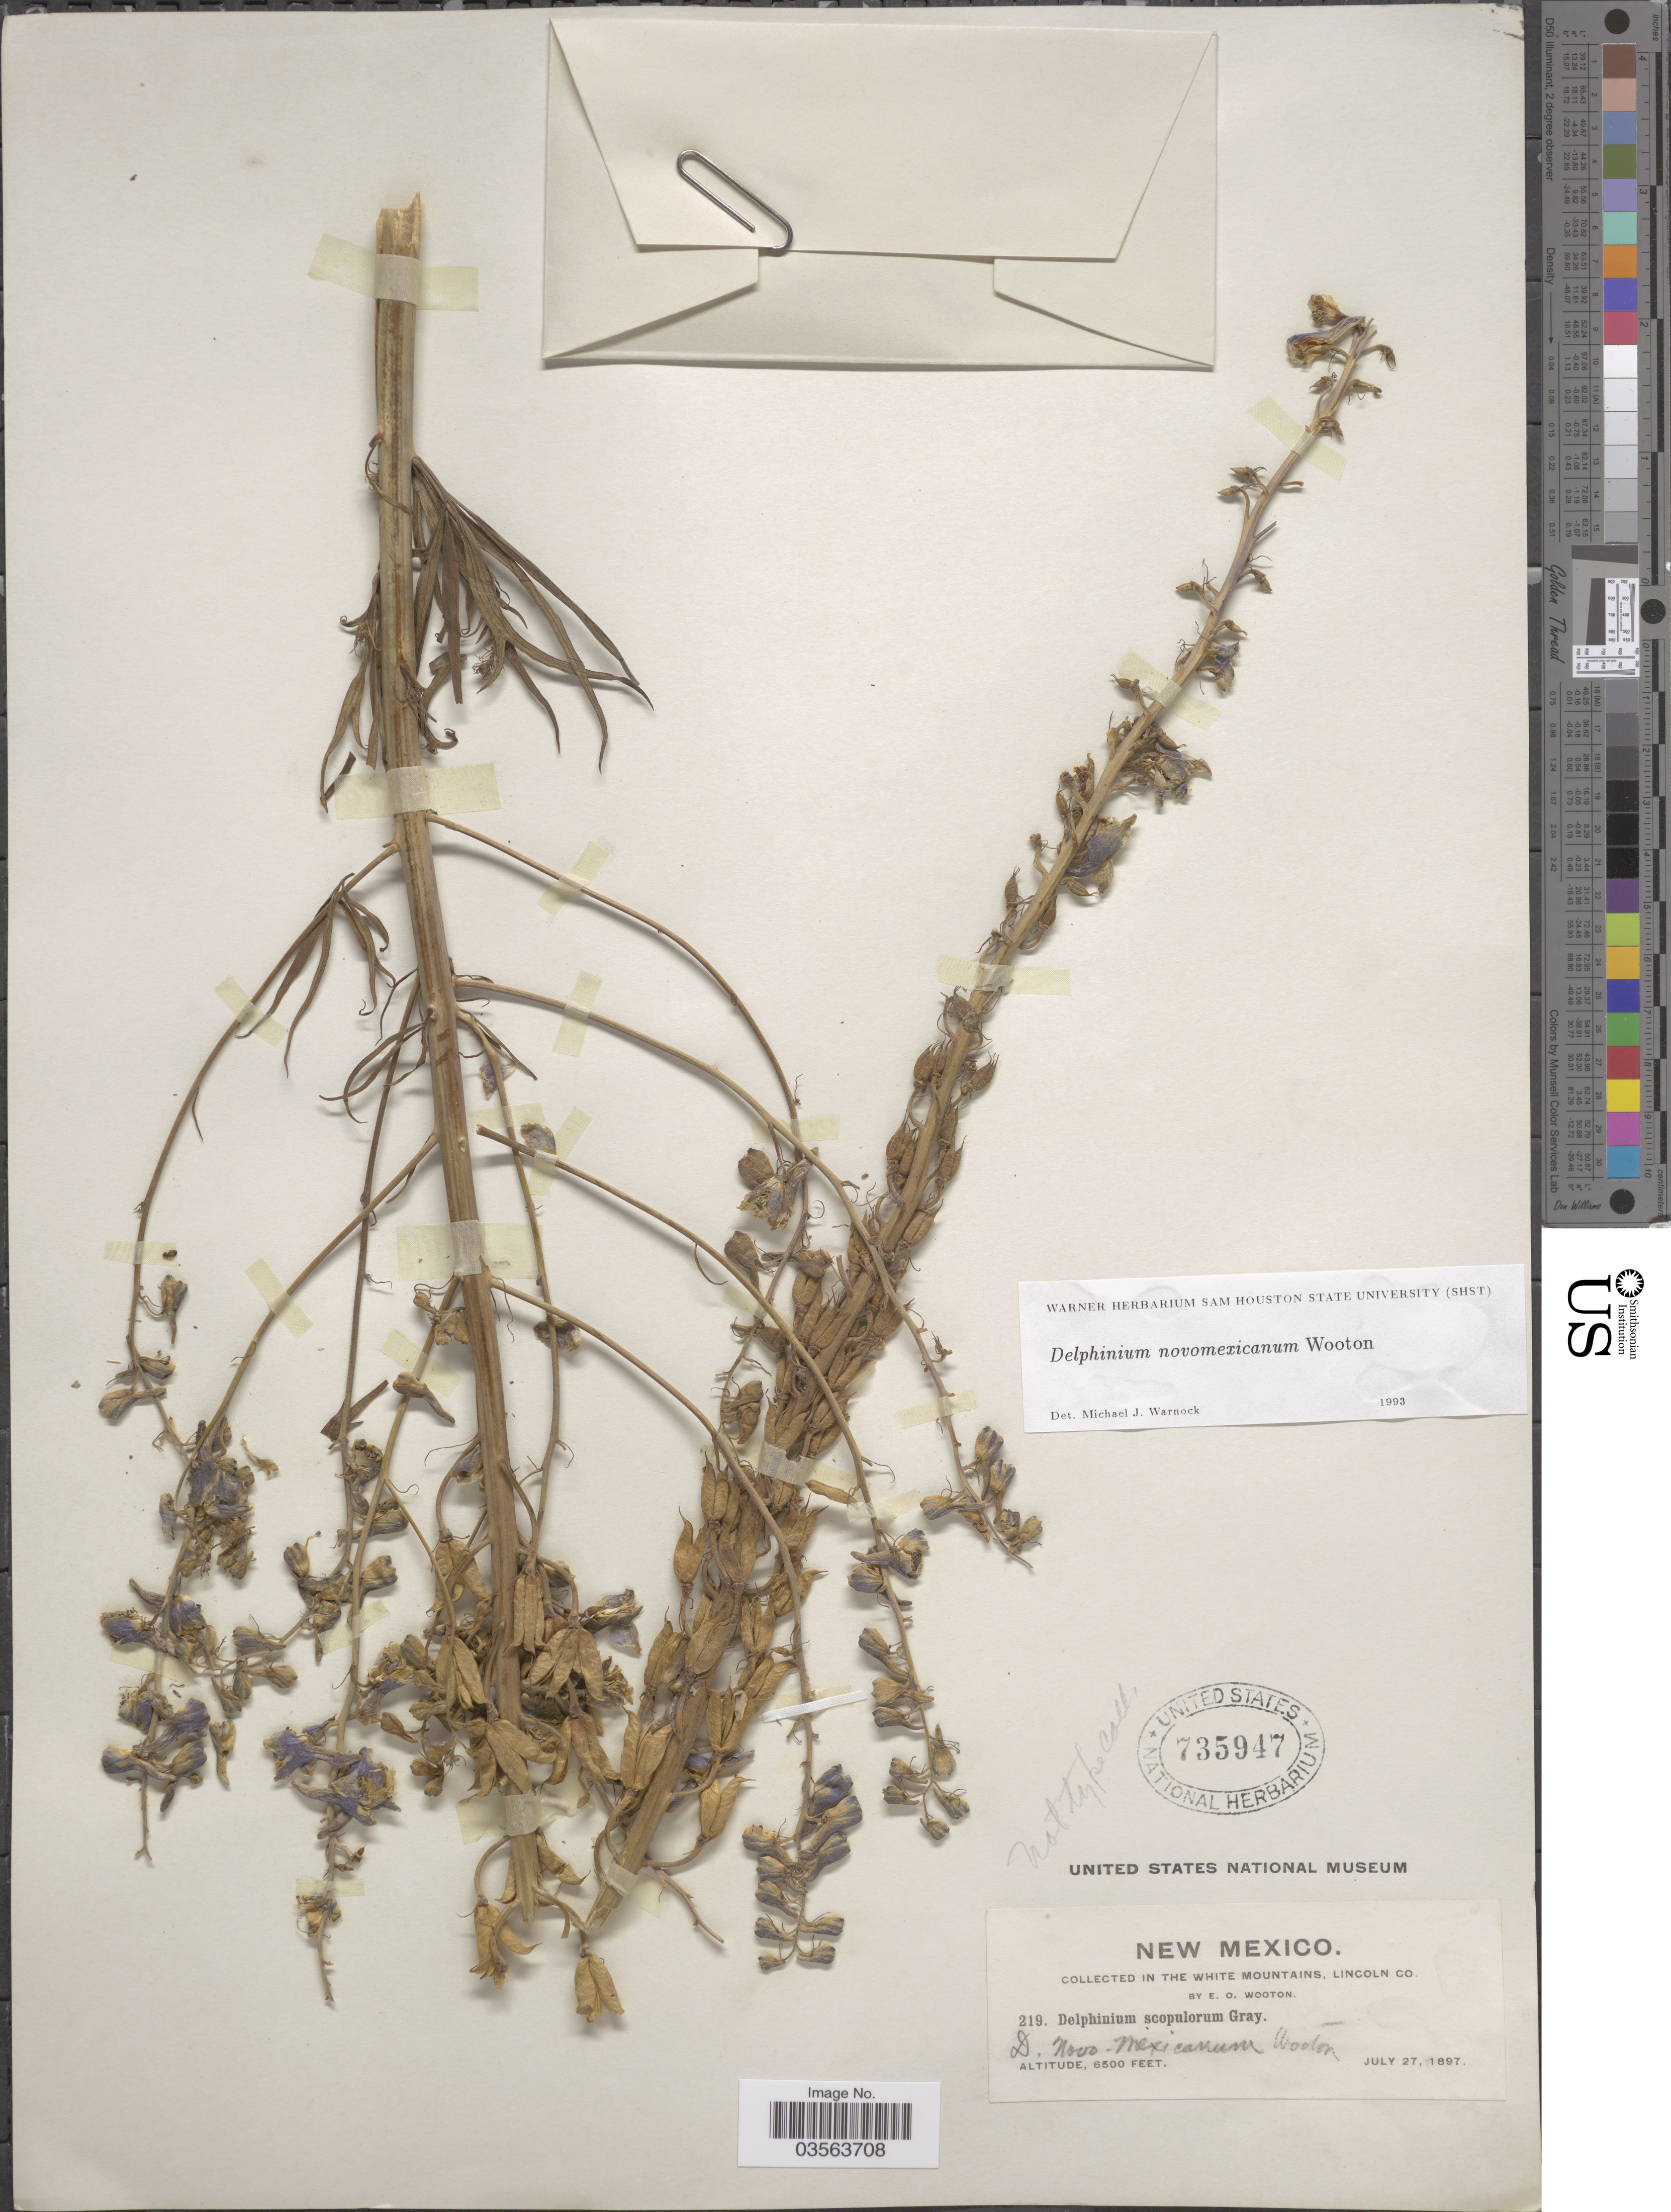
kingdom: Plantae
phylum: Tracheophyta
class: Magnoliopsida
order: Ranunculales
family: Ranunculaceae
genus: Delphinium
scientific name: Delphinium novomexicanum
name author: Wooton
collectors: E. O. Wooton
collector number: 219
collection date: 1897-07-27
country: United States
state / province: New Mexico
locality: The White Mountains, Lincoln Co.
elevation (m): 1981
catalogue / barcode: US 735947